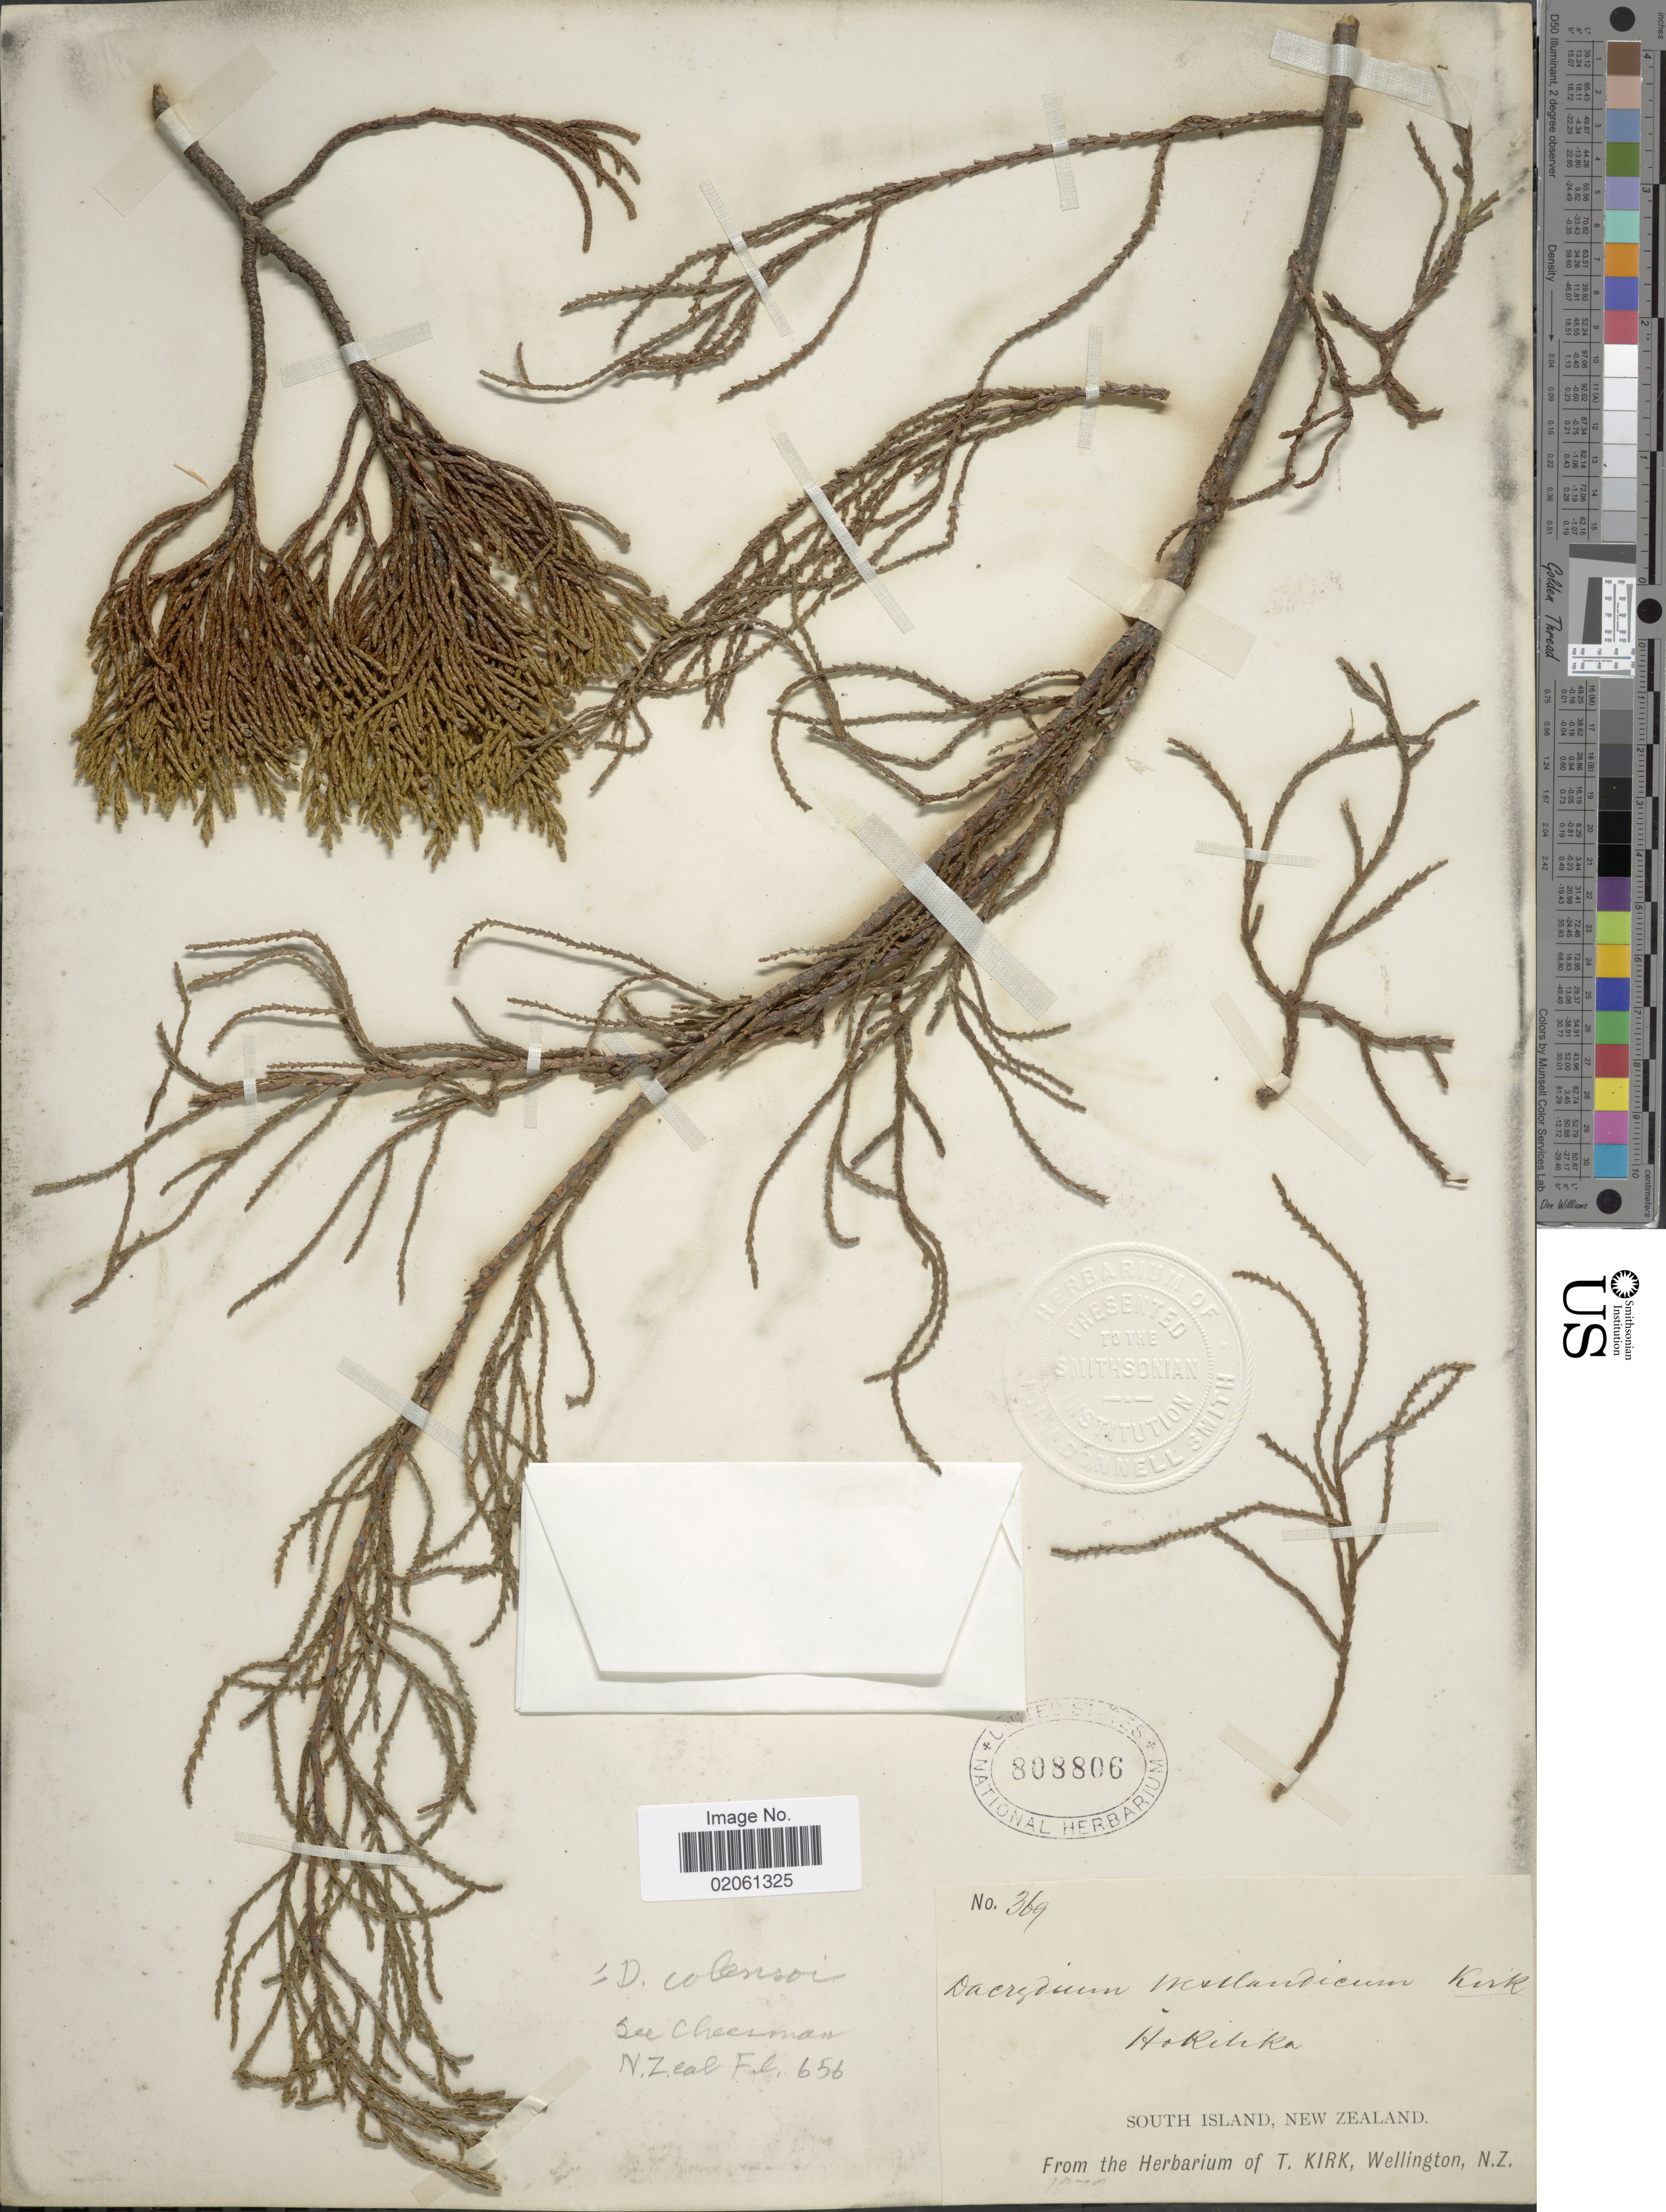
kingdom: Plantae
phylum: Tracheophyta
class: Pinopsida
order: Pinales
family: Podocarpaceae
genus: Dacrydium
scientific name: Dacrydium colensoi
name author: Hook.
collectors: ex Herb. T. Kirk, Wellington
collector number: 369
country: New Zealand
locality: South Island. Hokitika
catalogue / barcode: US 808806